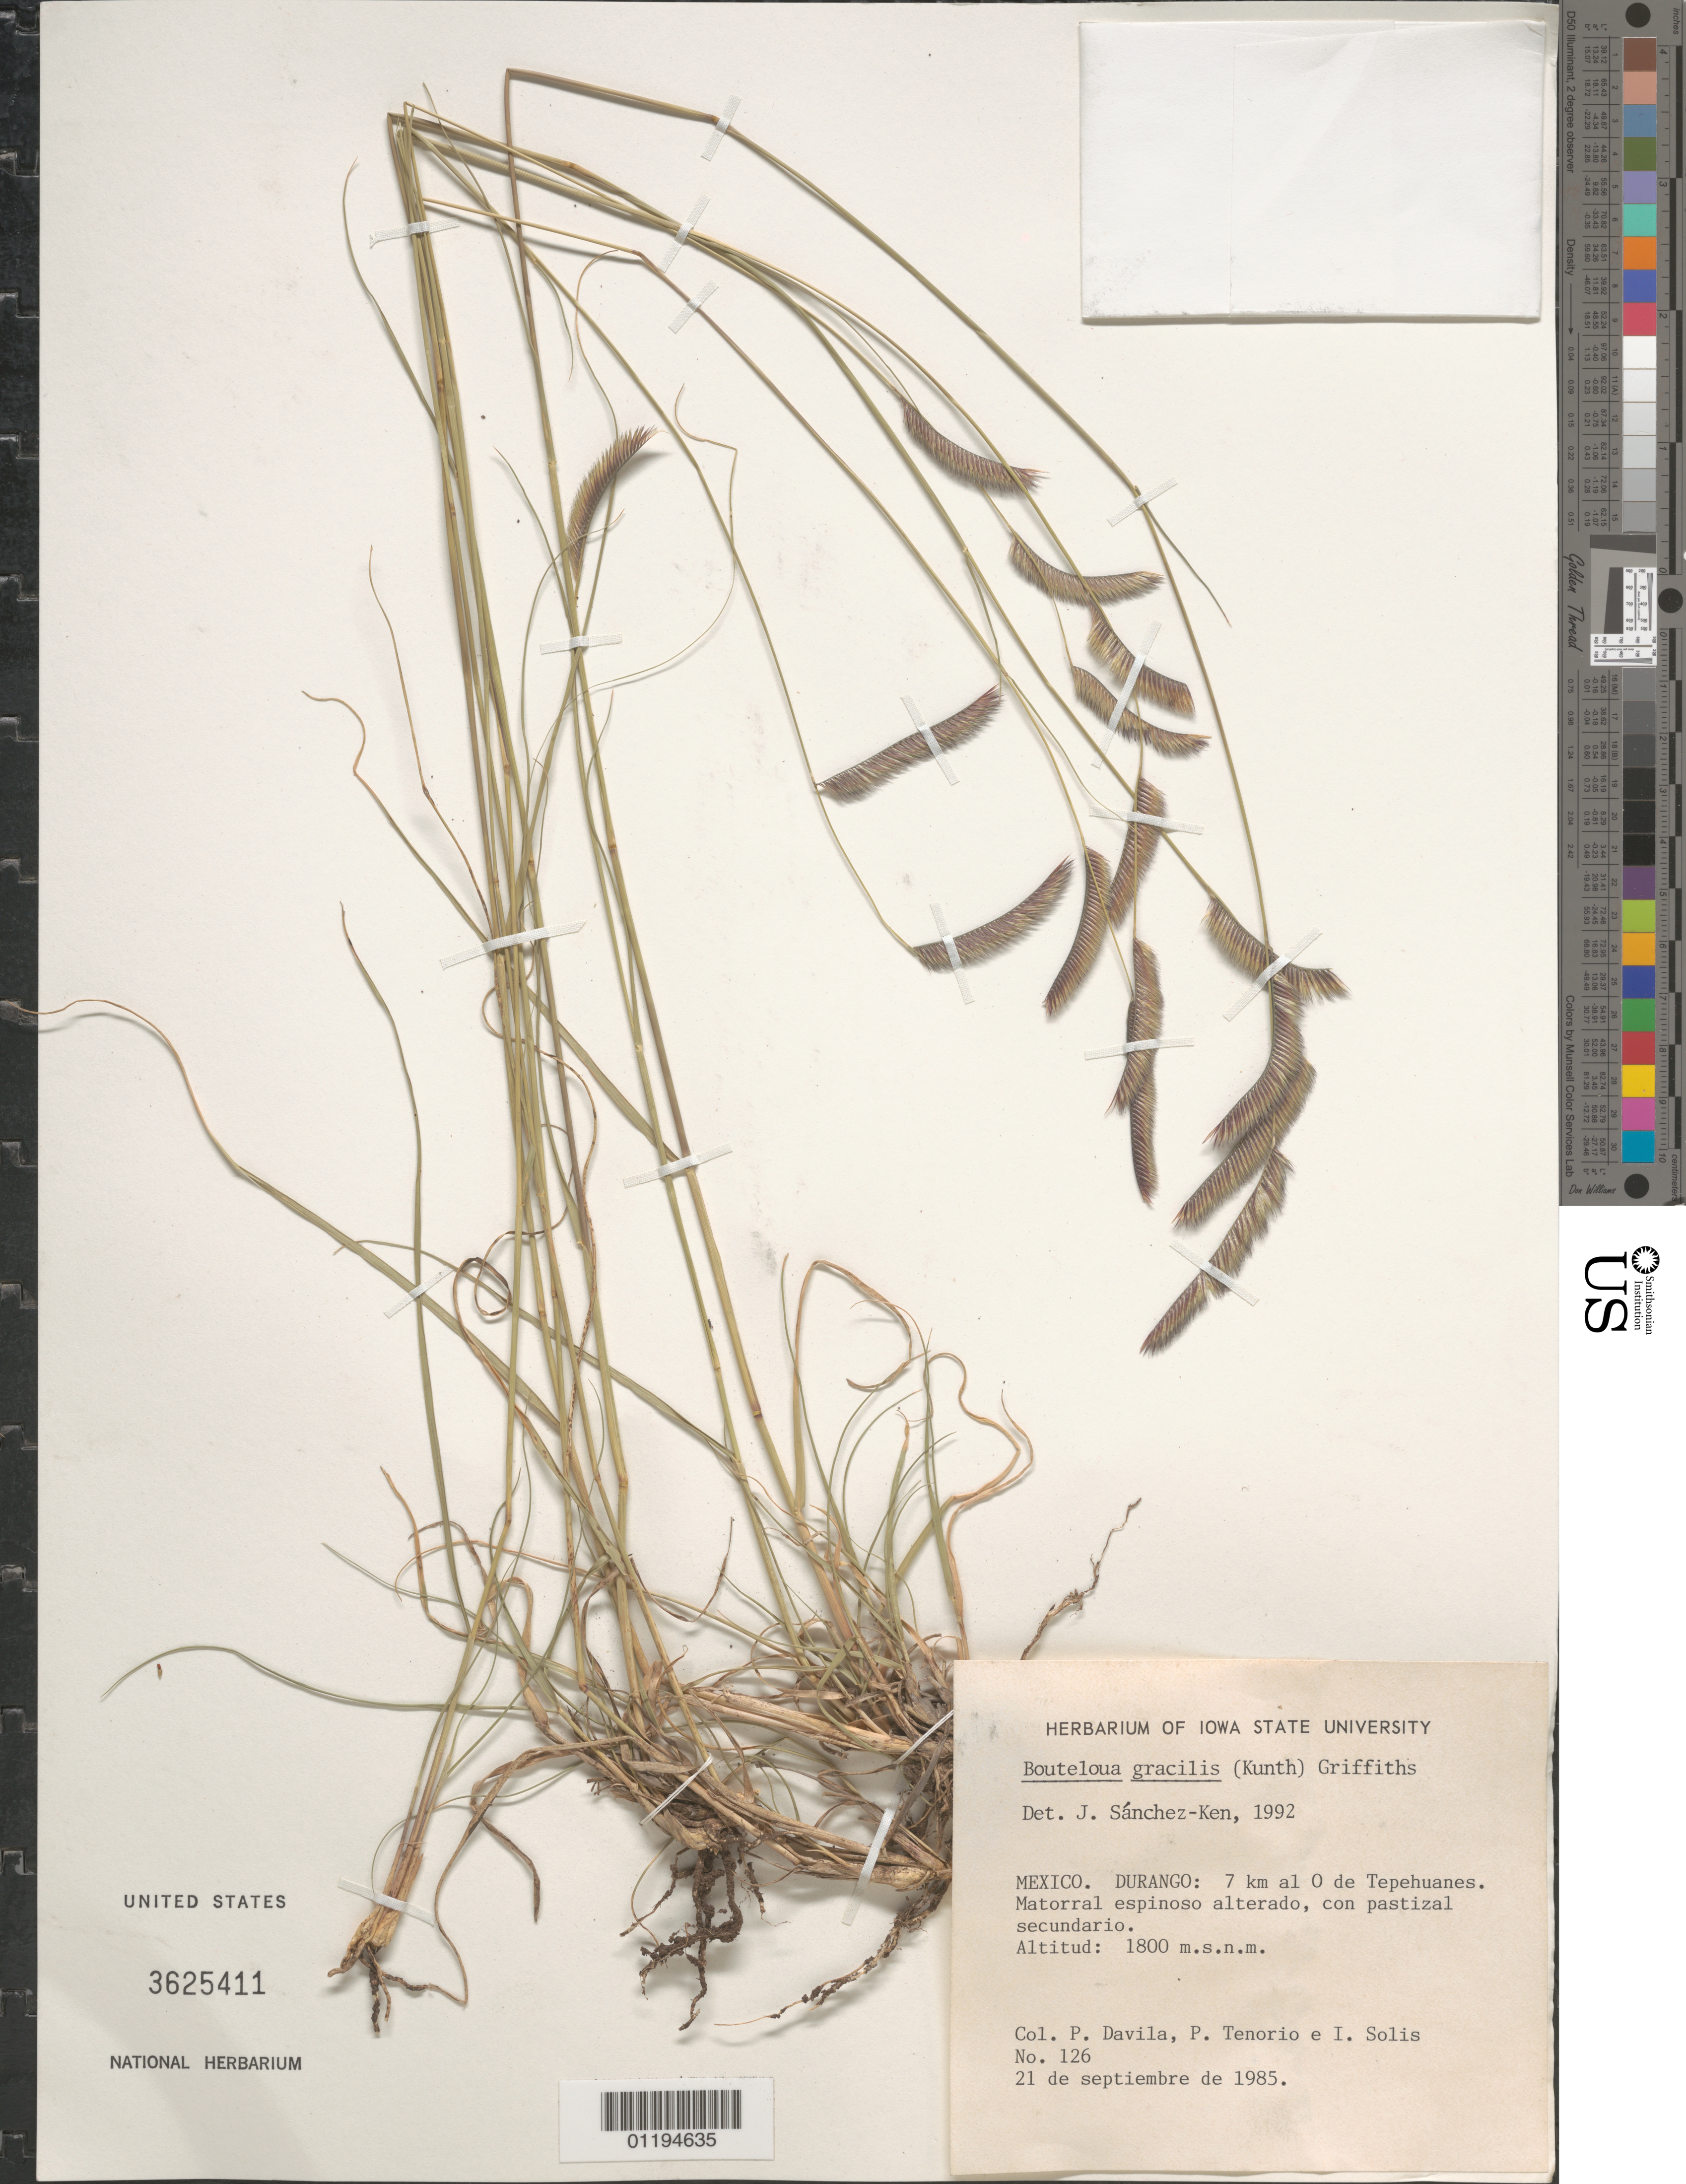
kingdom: Plantae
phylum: Tracheophyta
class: Liliopsida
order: Poales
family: Poaceae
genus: Bouteloua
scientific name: Bouteloua gracilis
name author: (Kunth) Lag. ex Griffiths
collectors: P. Dávila, Tenorio, P. & I. Solis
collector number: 126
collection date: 1985-09-21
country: Mexico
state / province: Durango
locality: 7km W of Tepehuanes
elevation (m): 1800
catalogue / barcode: US 3625411